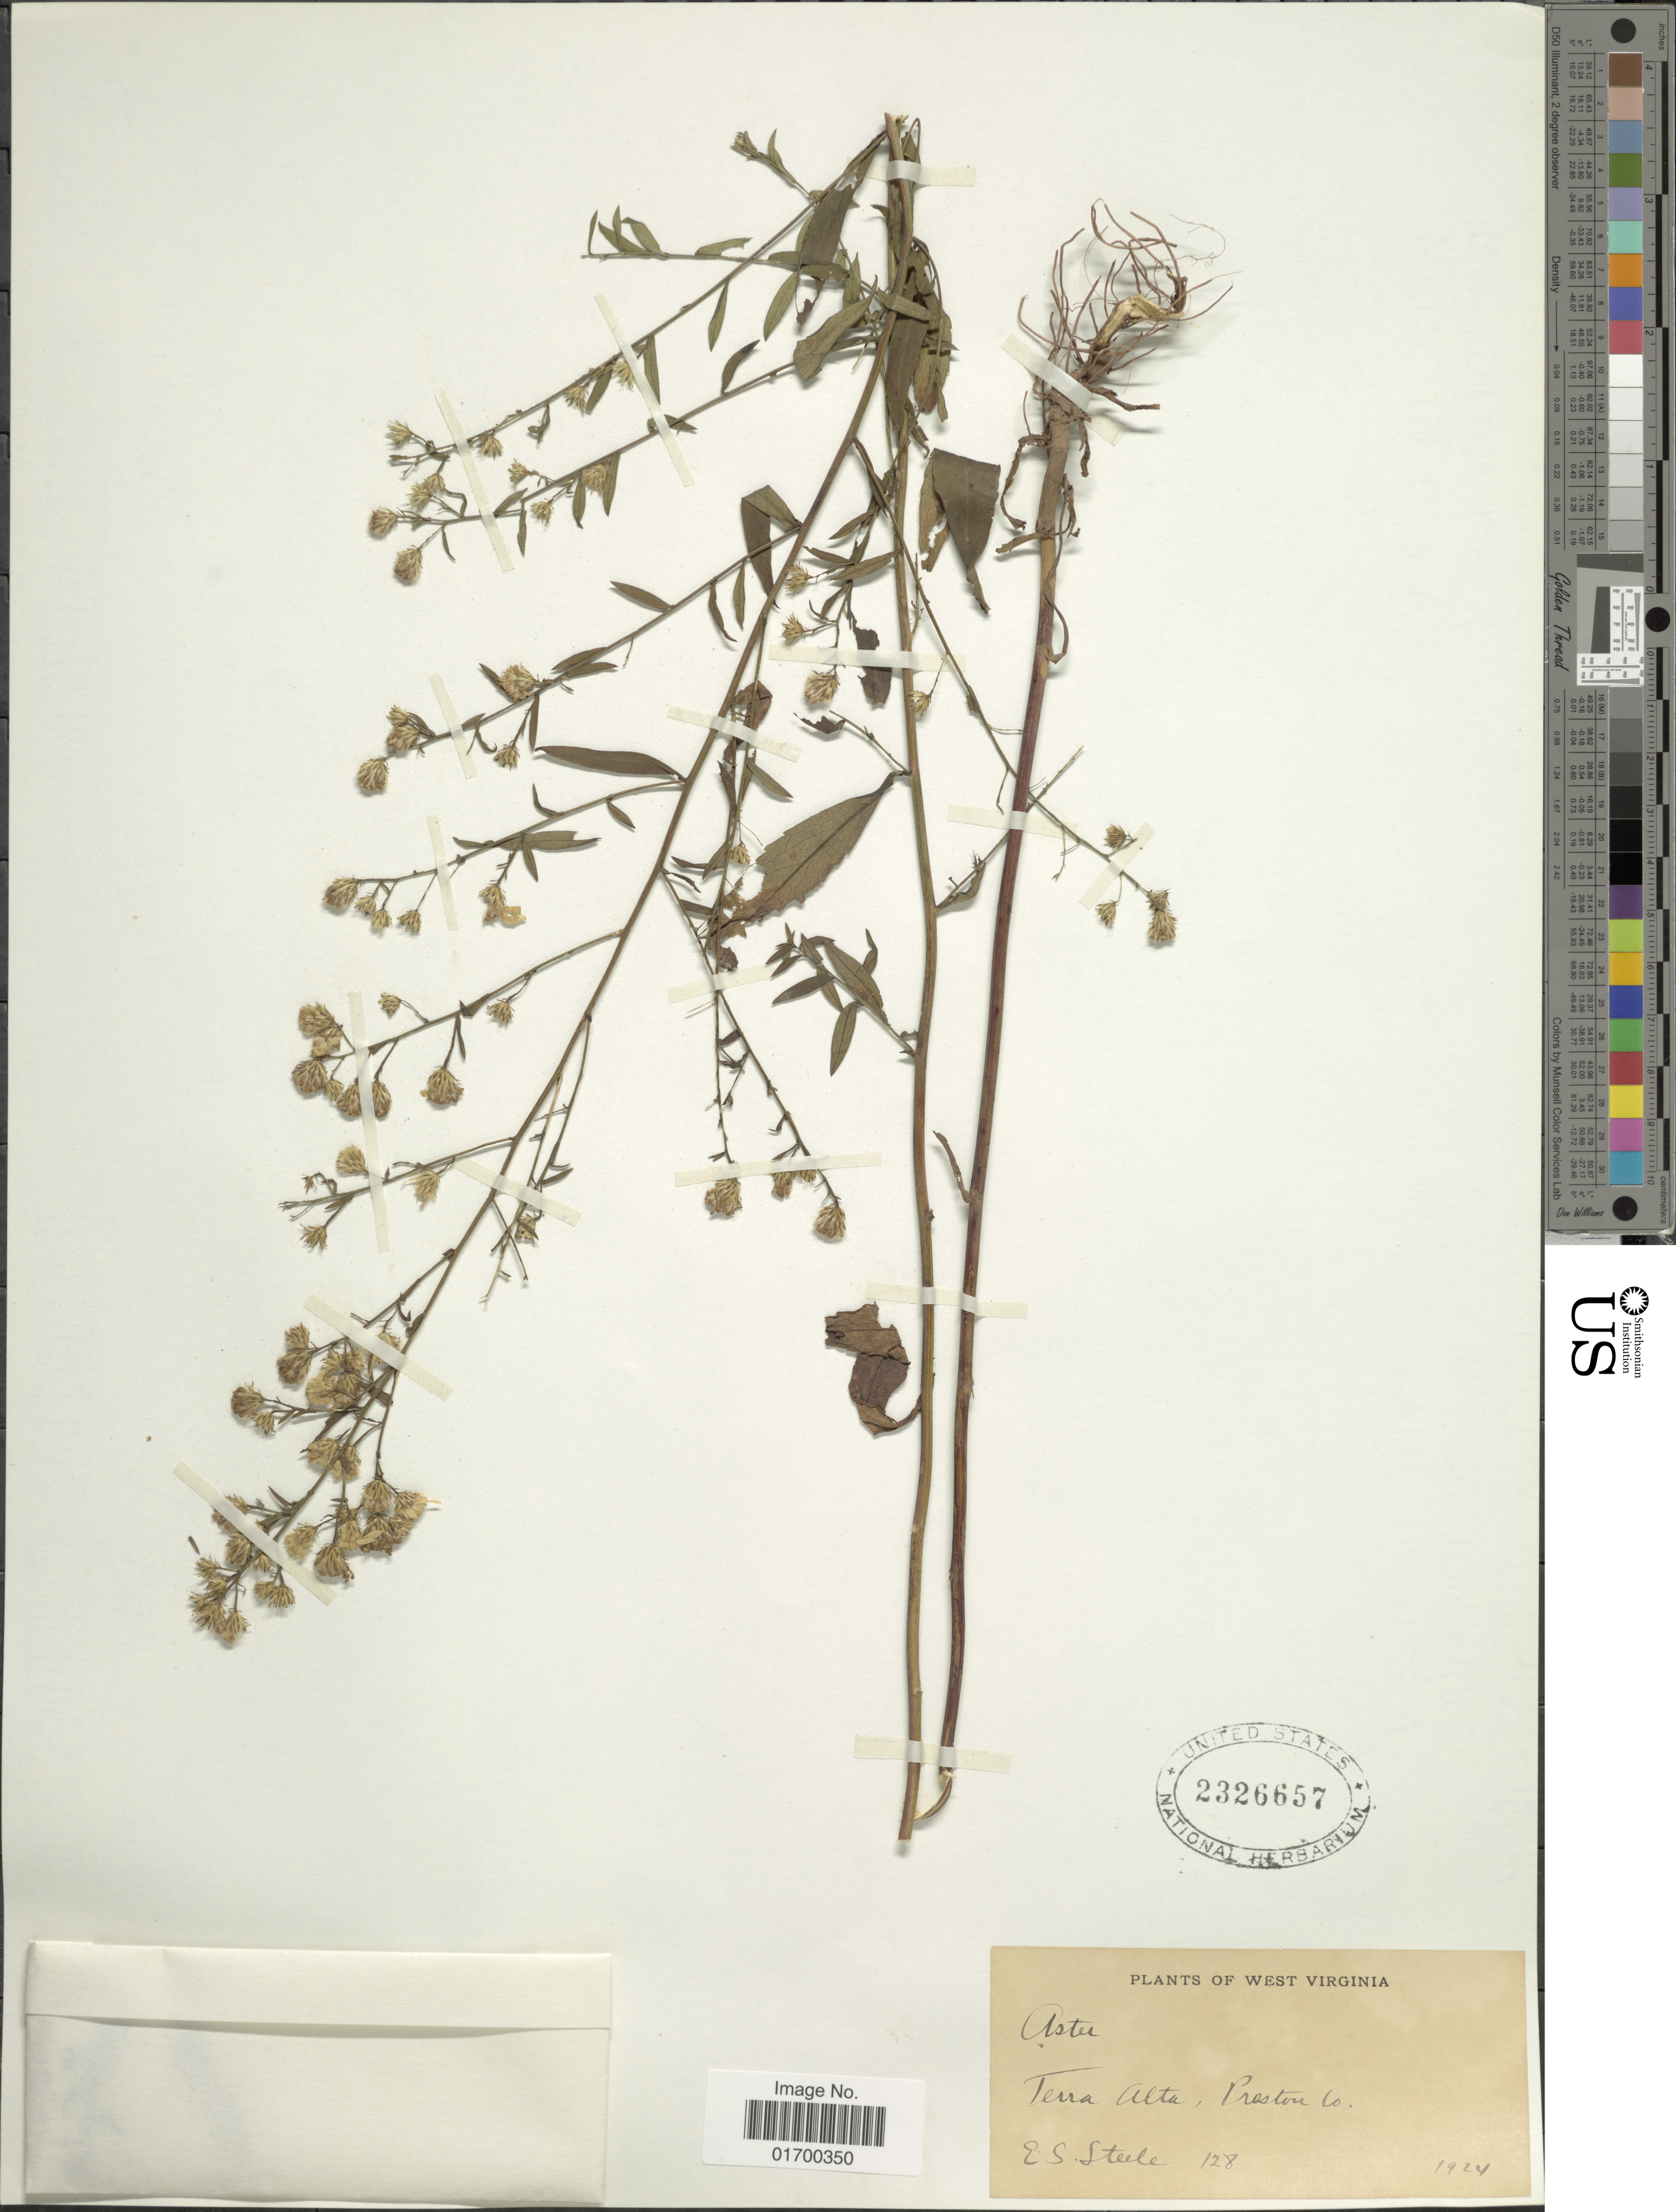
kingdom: Plantae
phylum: Tracheophyta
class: Magnoliopsida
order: Asterales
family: Asteraceae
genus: Symphyotrichum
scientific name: Symphyotrichum lateriflorum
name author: (L.) Á. Löve & D. Löve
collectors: E. Steele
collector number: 128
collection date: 1924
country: United States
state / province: West Virginia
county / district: Preston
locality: Tena Alta, Preston Co.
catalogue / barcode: US 2326657